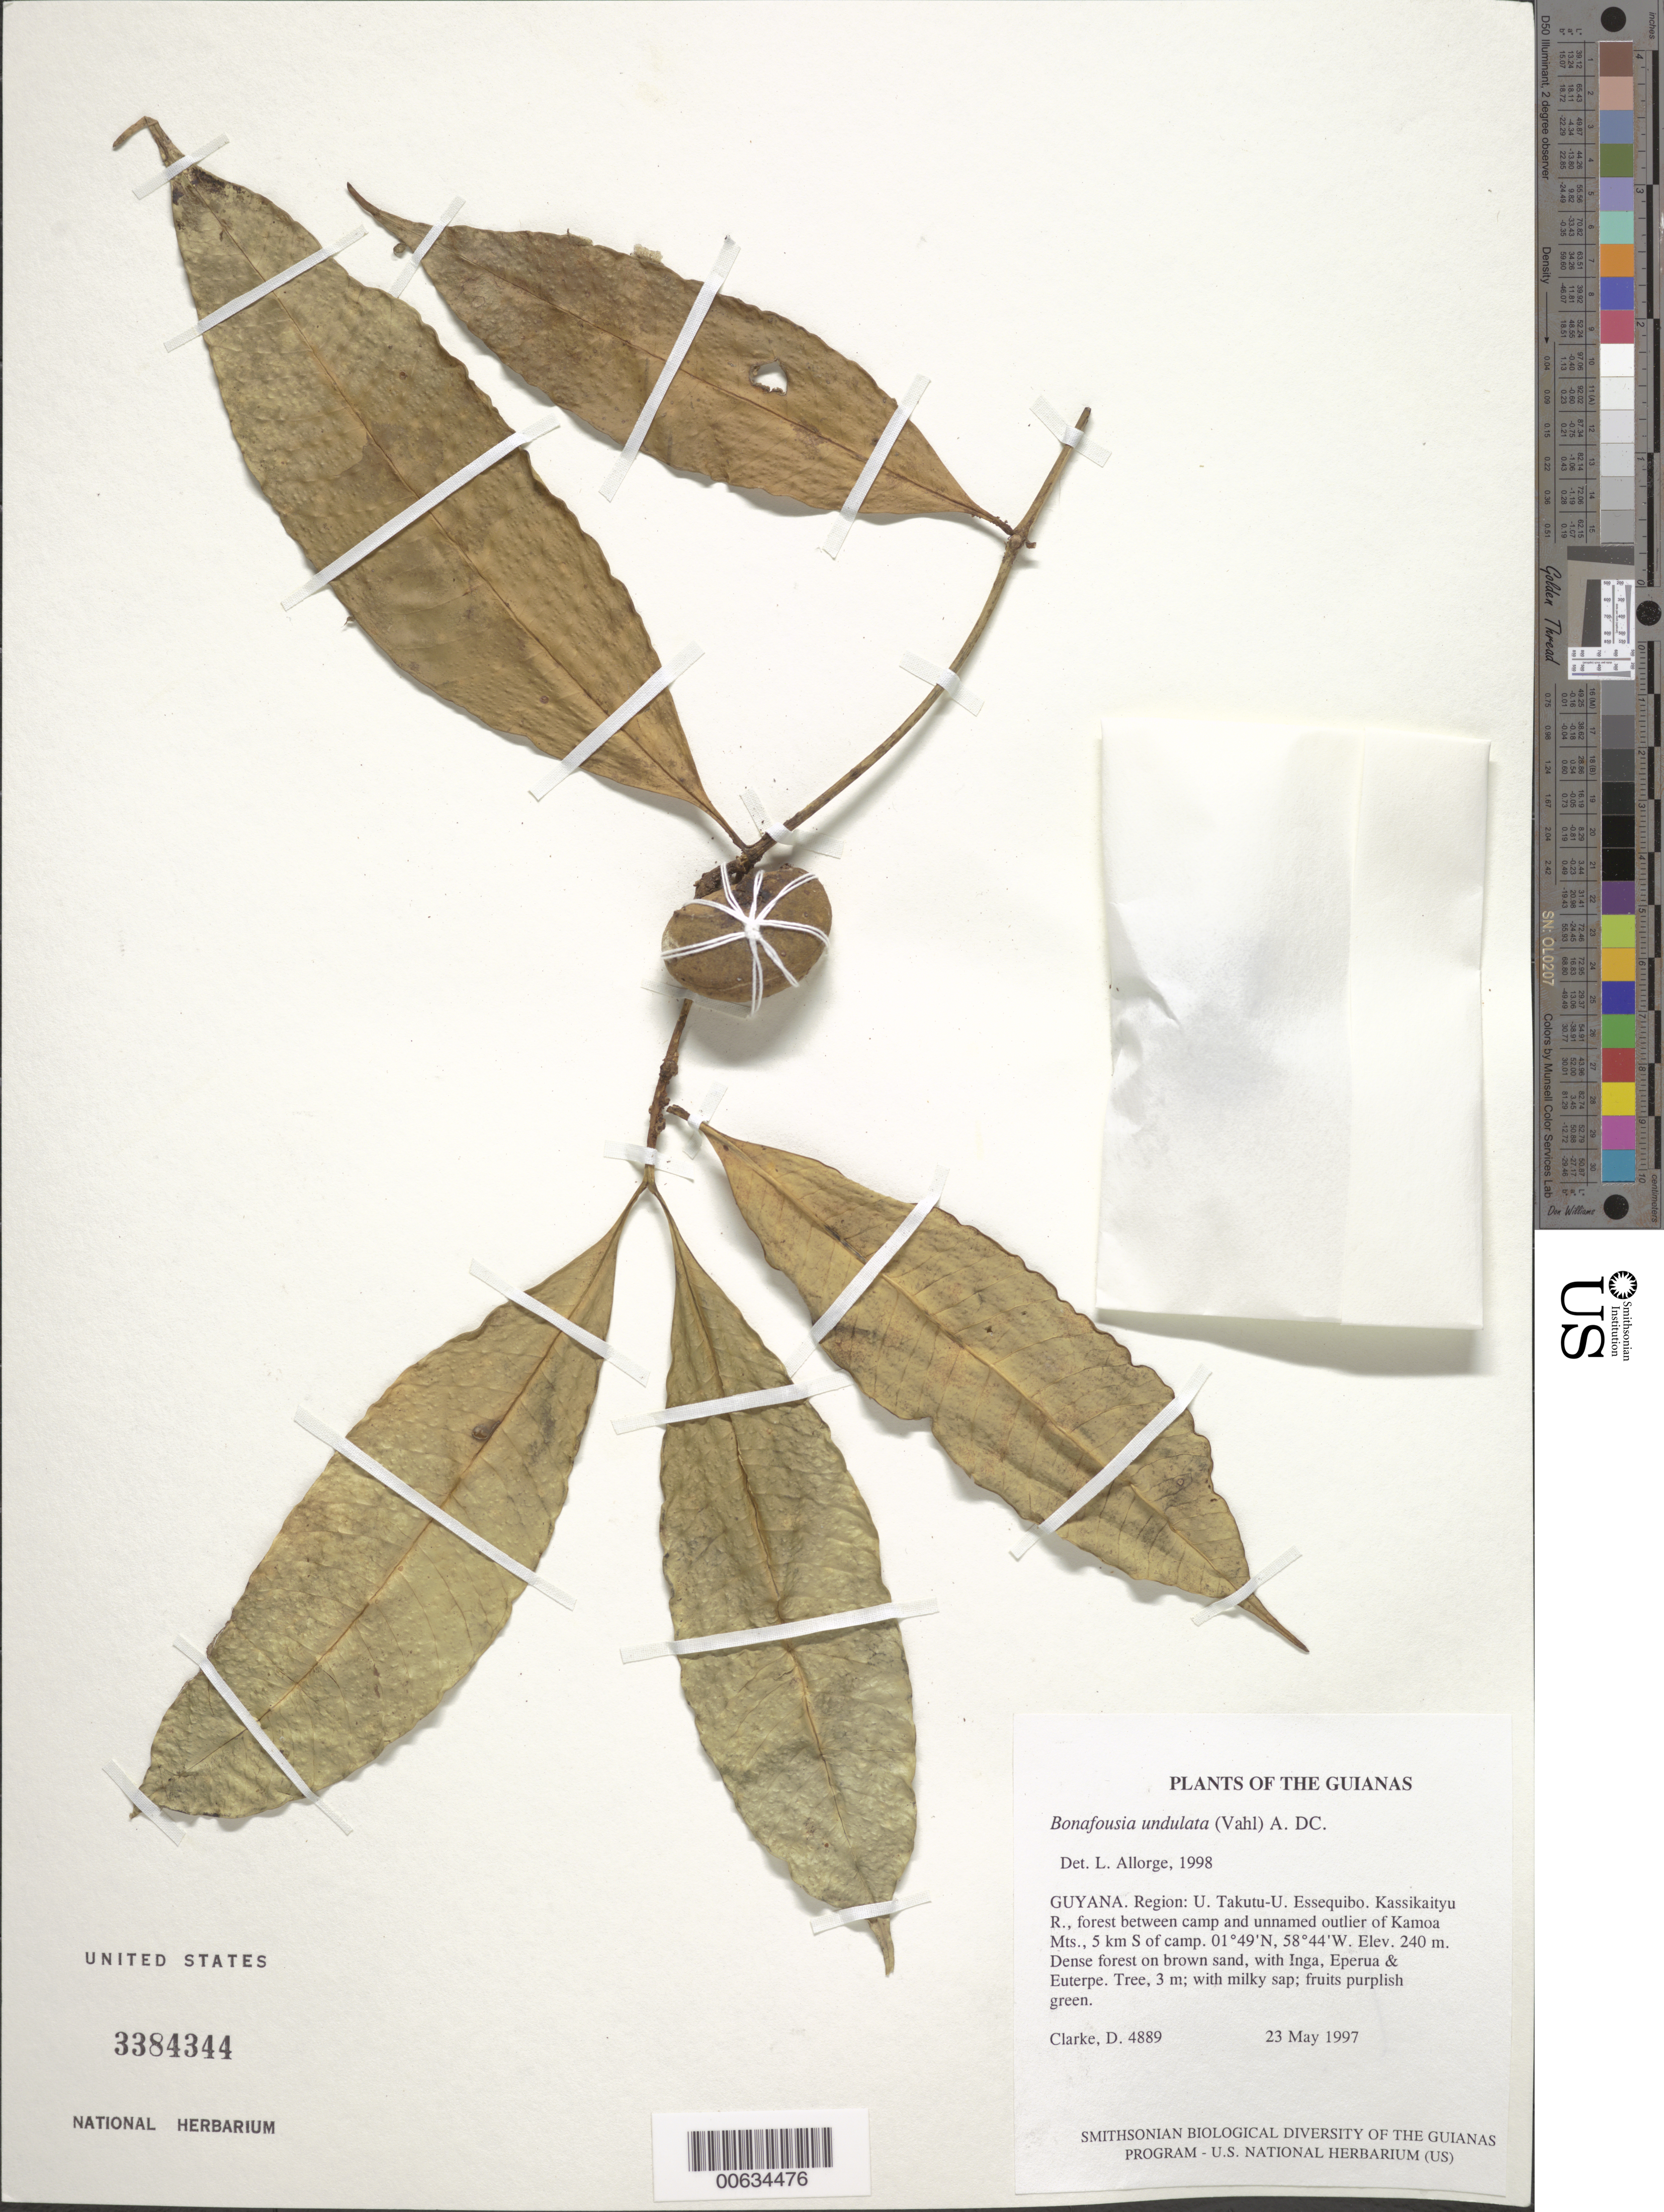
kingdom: Plantae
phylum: Tracheophyta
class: Magnoliopsida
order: Gentianales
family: Apocynaceae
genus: Bonafousia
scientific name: Bonafousia undulata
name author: (Vahl) A. DC.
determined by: Allorge, L.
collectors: H. D. Clarke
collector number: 4889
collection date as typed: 23 May 1997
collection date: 1997-05-23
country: Guyana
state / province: U. Takutu-U. Essequibo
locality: Kassikaityu R., forest between camp and unnamed outlier of Kamoa Mts., 5 km S of camp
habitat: Dense forest on brown sand, with Inga, Eperua & Euterpe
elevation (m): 240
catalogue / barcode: US 3384344